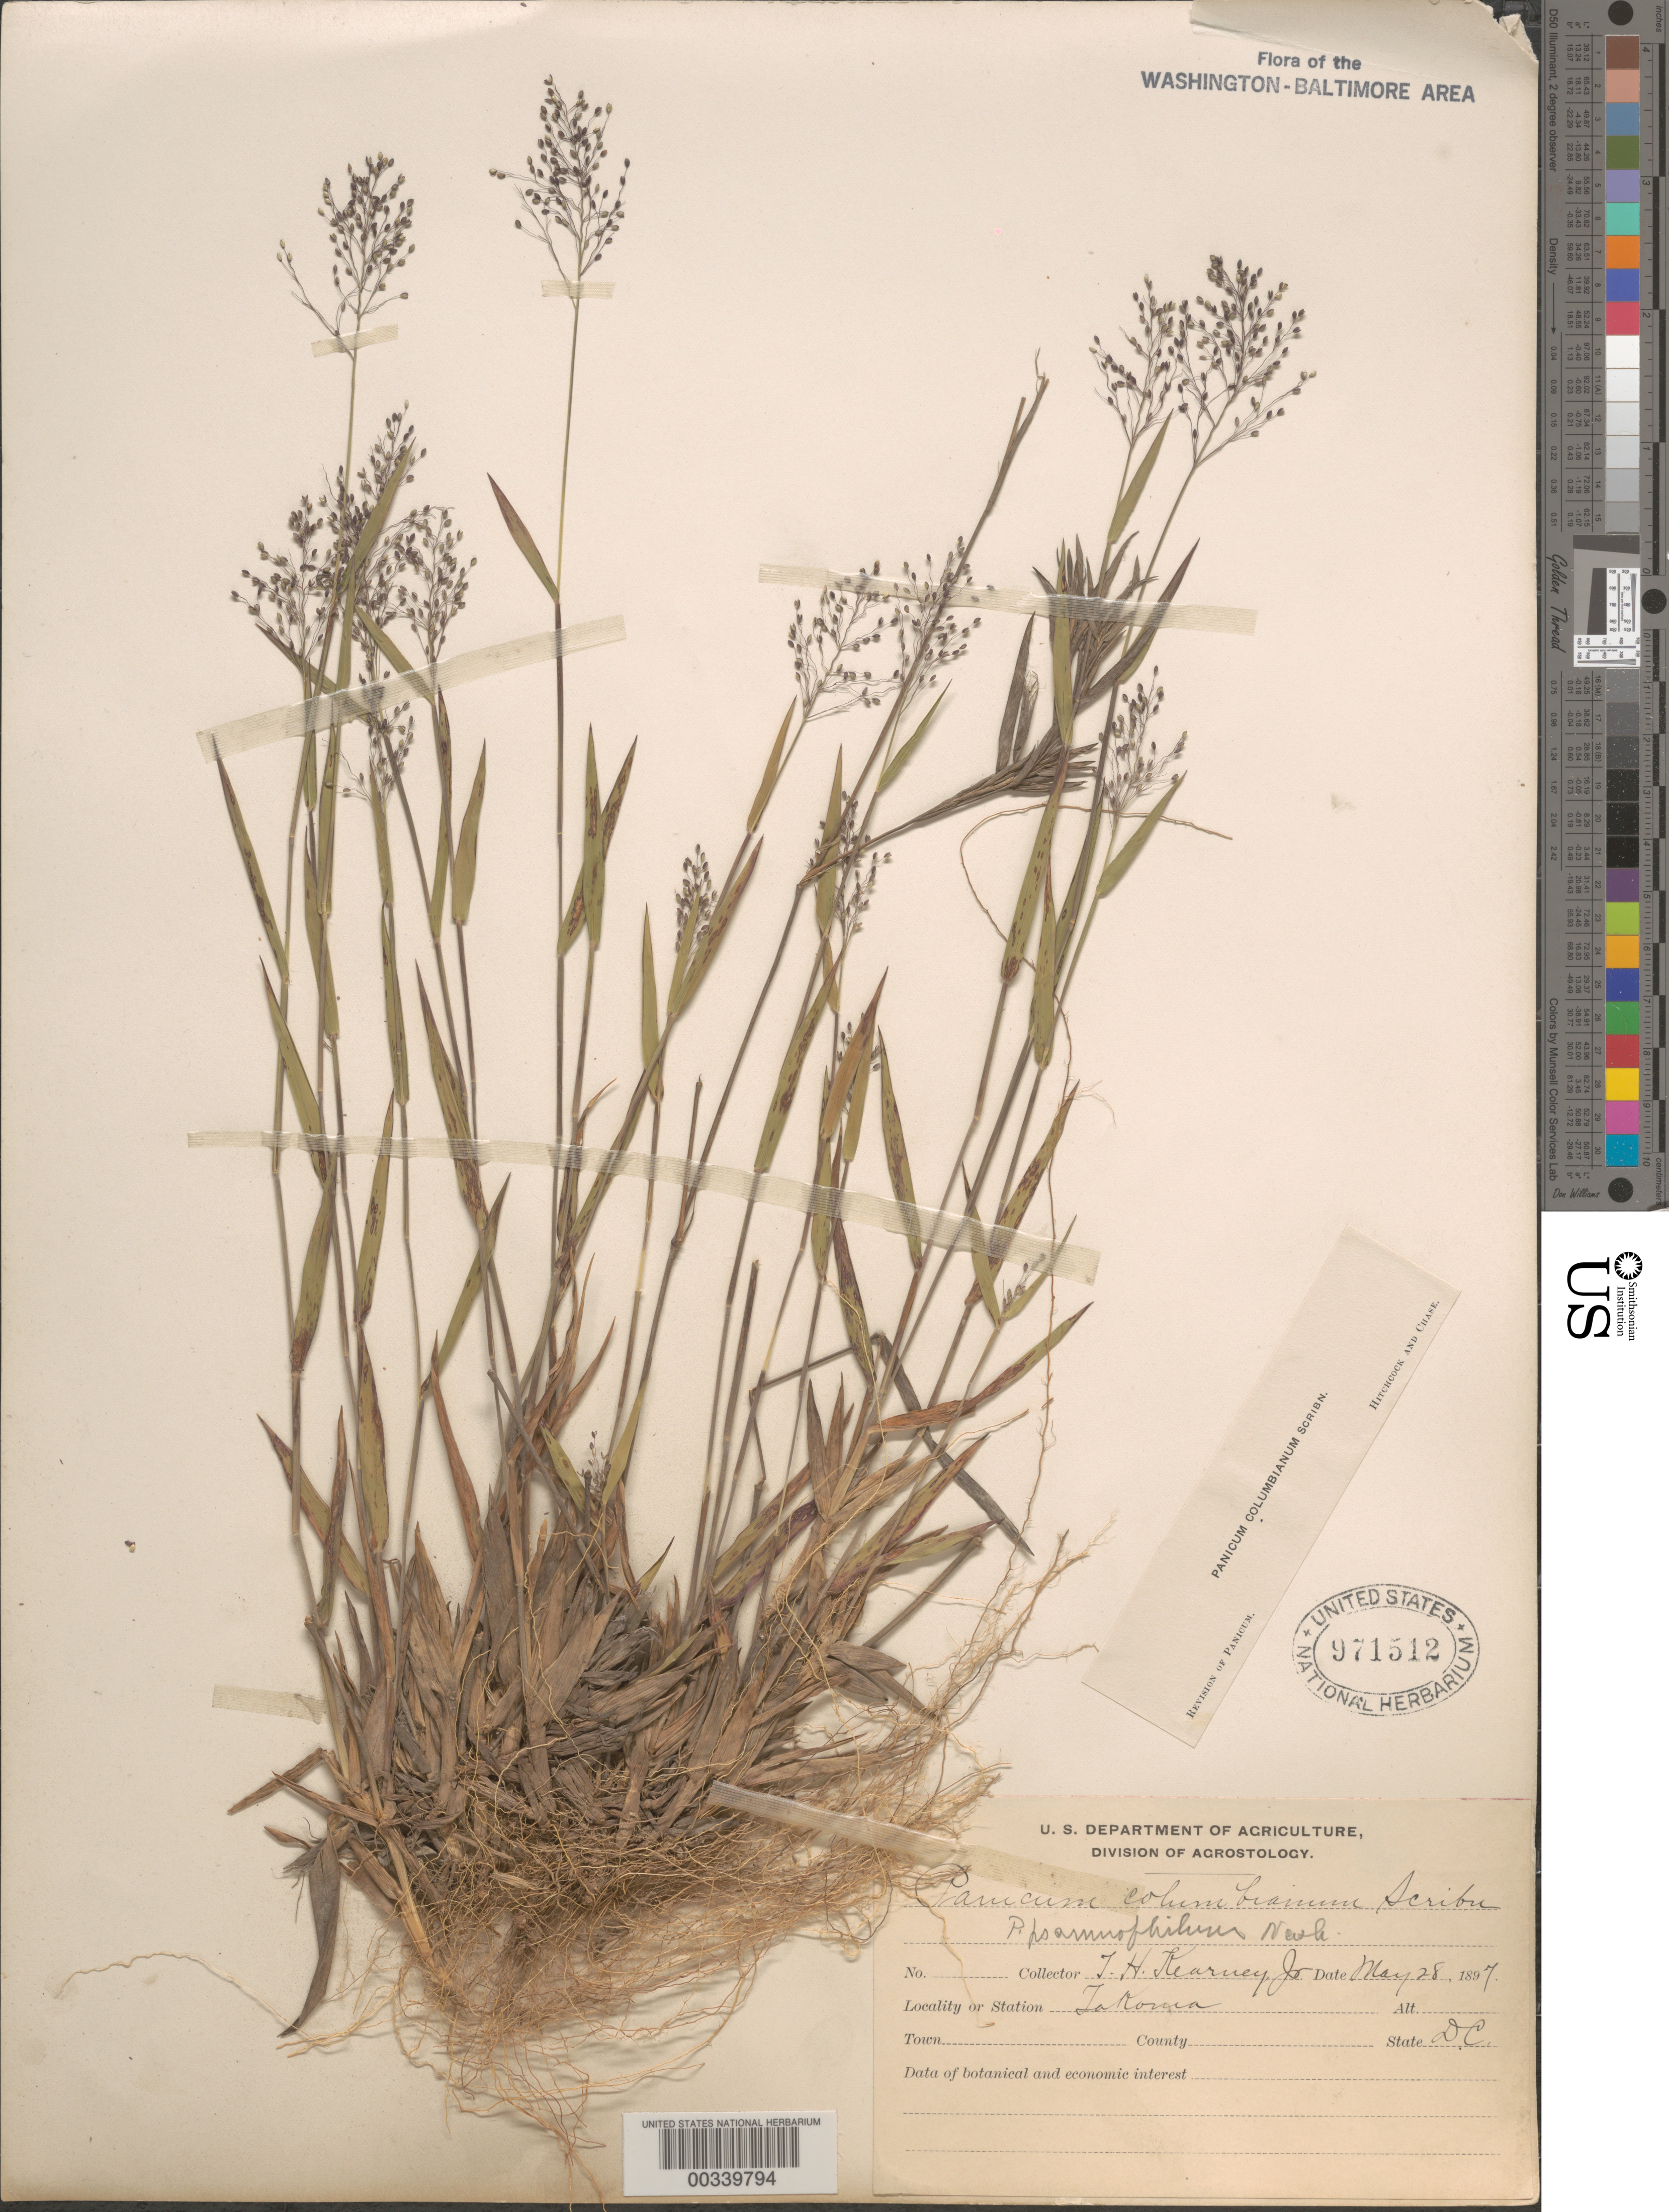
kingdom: Plantae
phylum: Tracheophyta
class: Liliopsida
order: Poales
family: Poaceae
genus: Dichanthelium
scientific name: Dichanthelium sabulorum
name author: (Lam.) Gould & C.A. Clark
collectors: T. H. Kearney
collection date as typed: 28 May 1897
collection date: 1897-05-28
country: United States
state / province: District of Columbia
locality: Takoma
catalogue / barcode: US 971512